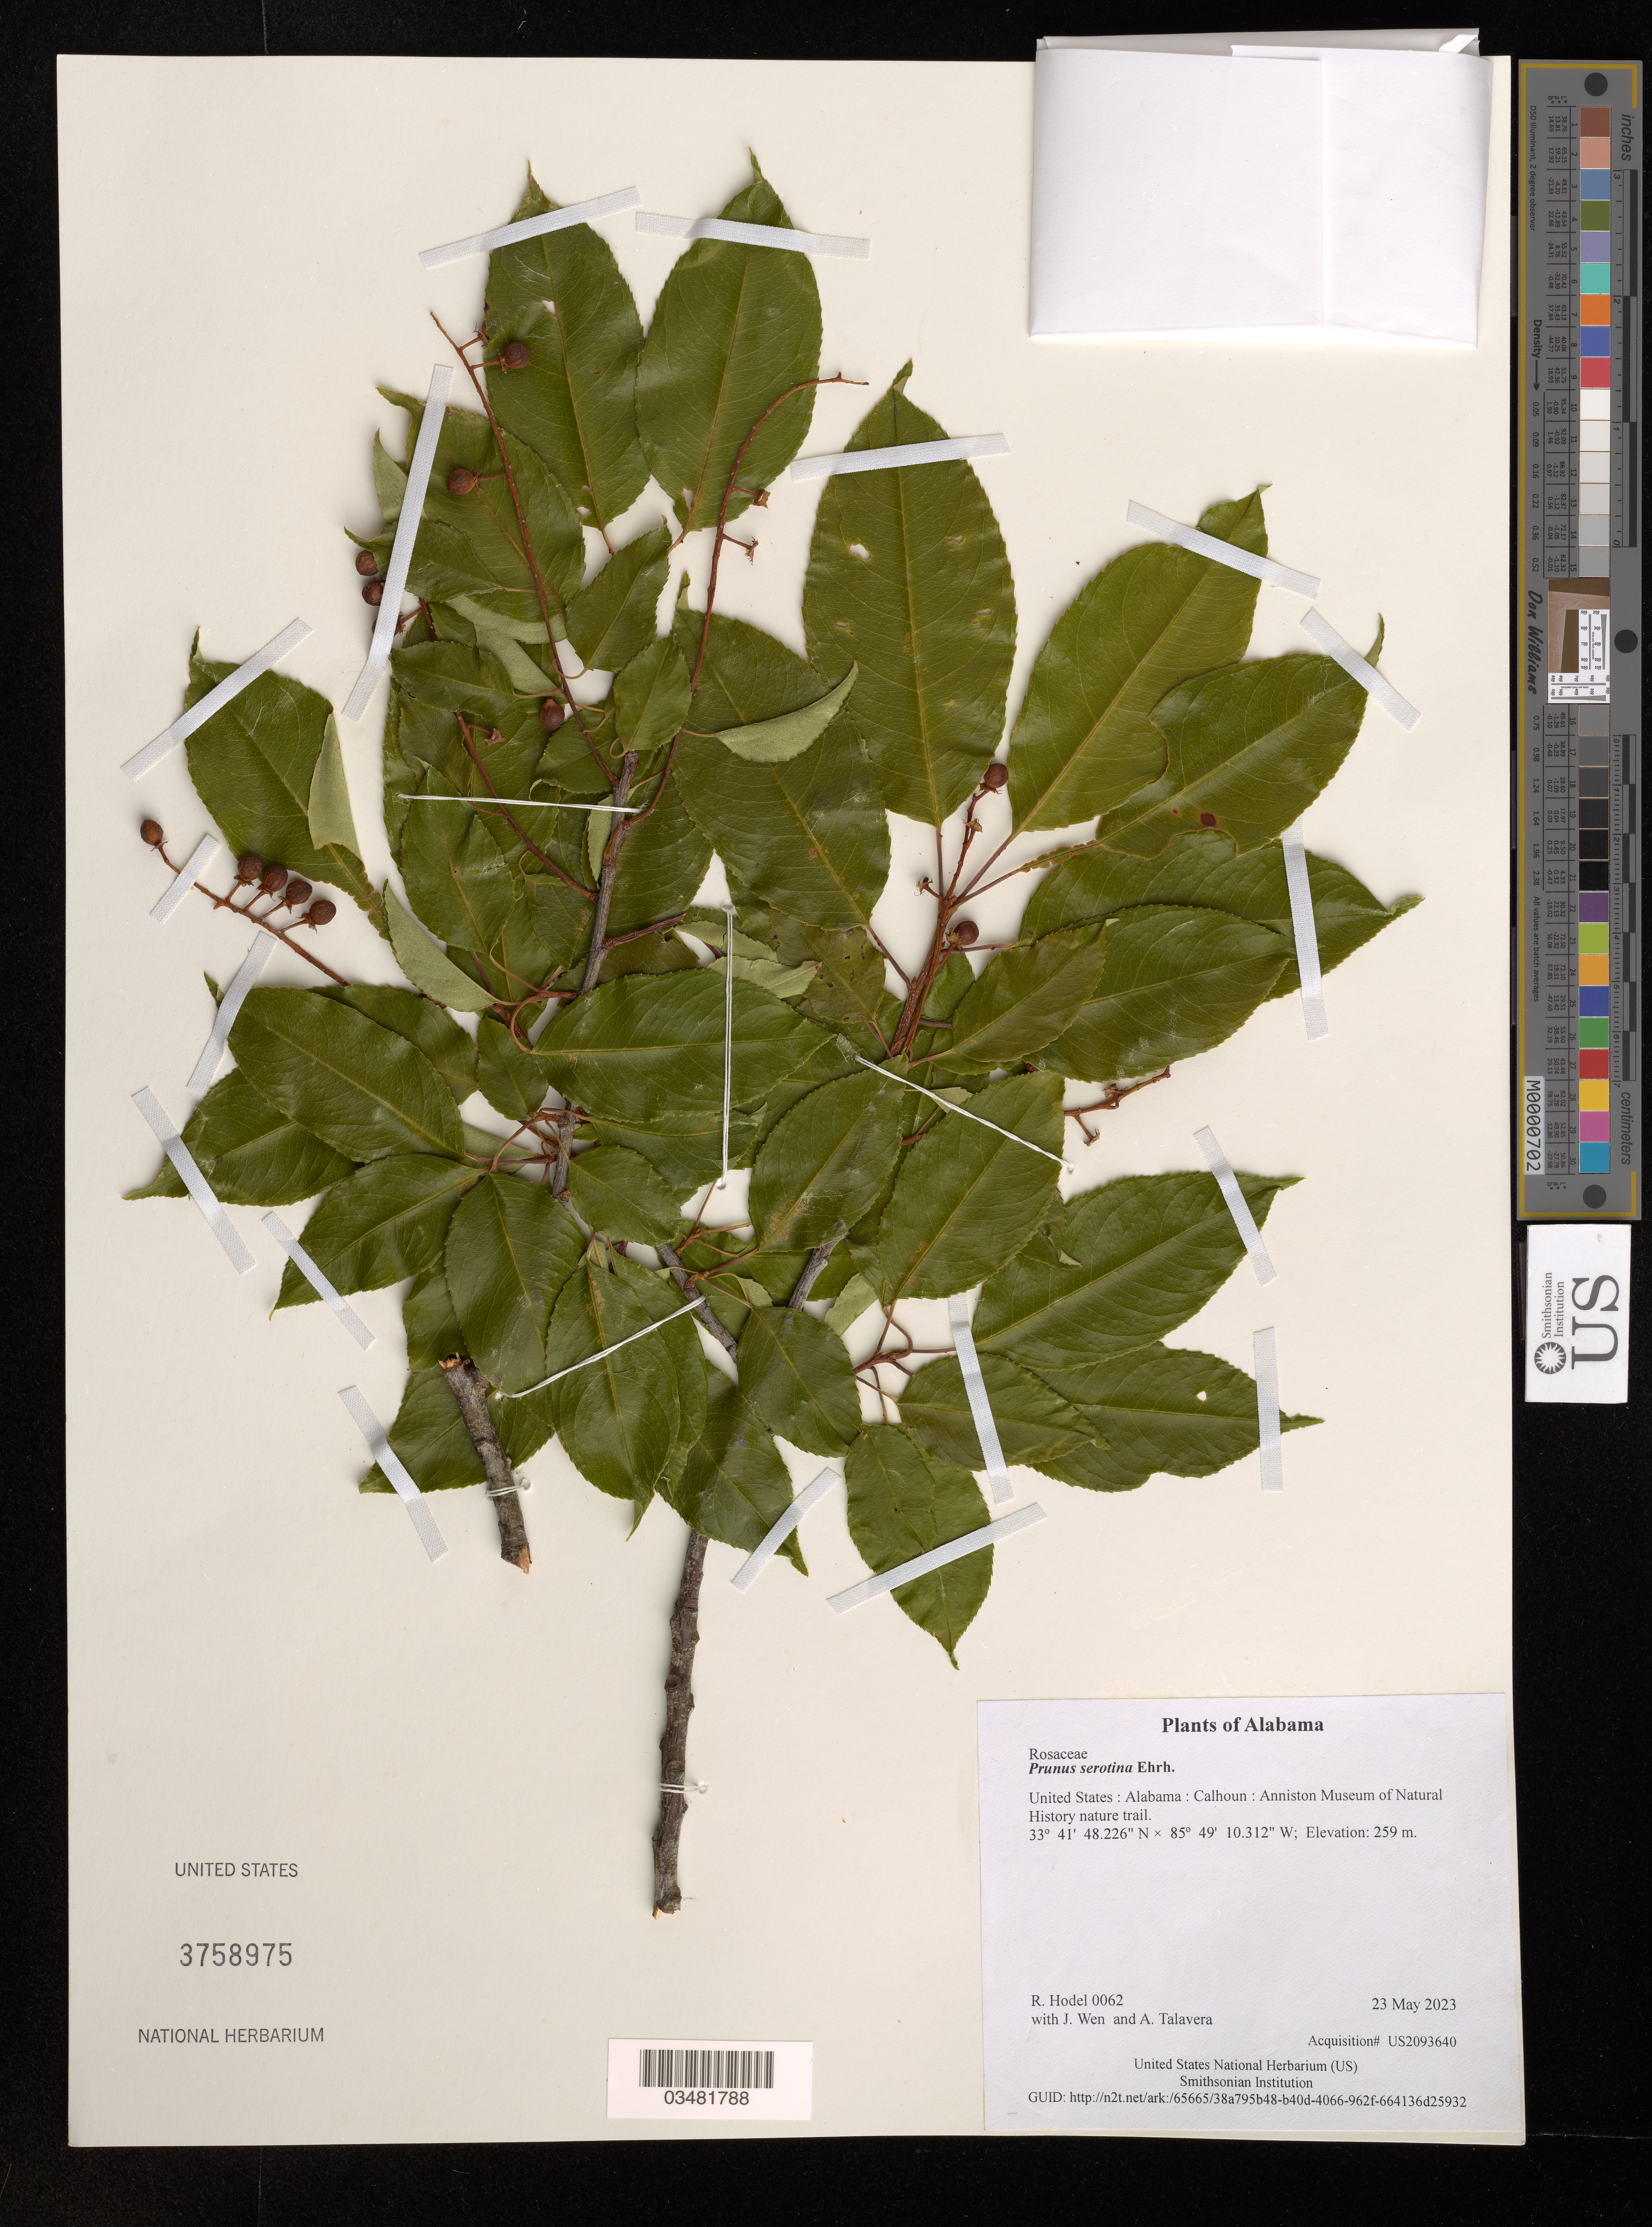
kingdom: Plantae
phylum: Tracheophyta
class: Magnoliopsida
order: Rosales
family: Rosaceae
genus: Prunus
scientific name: Prunus serotina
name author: Ehrh.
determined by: Hodel, Richard G. J.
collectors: R. Hodel, J. Wen & A. Talavera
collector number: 0062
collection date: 2023-05-23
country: United States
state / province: Alabama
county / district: Calhoun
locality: Anniston Museum of Natural History nature trail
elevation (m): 259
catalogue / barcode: US 3758975